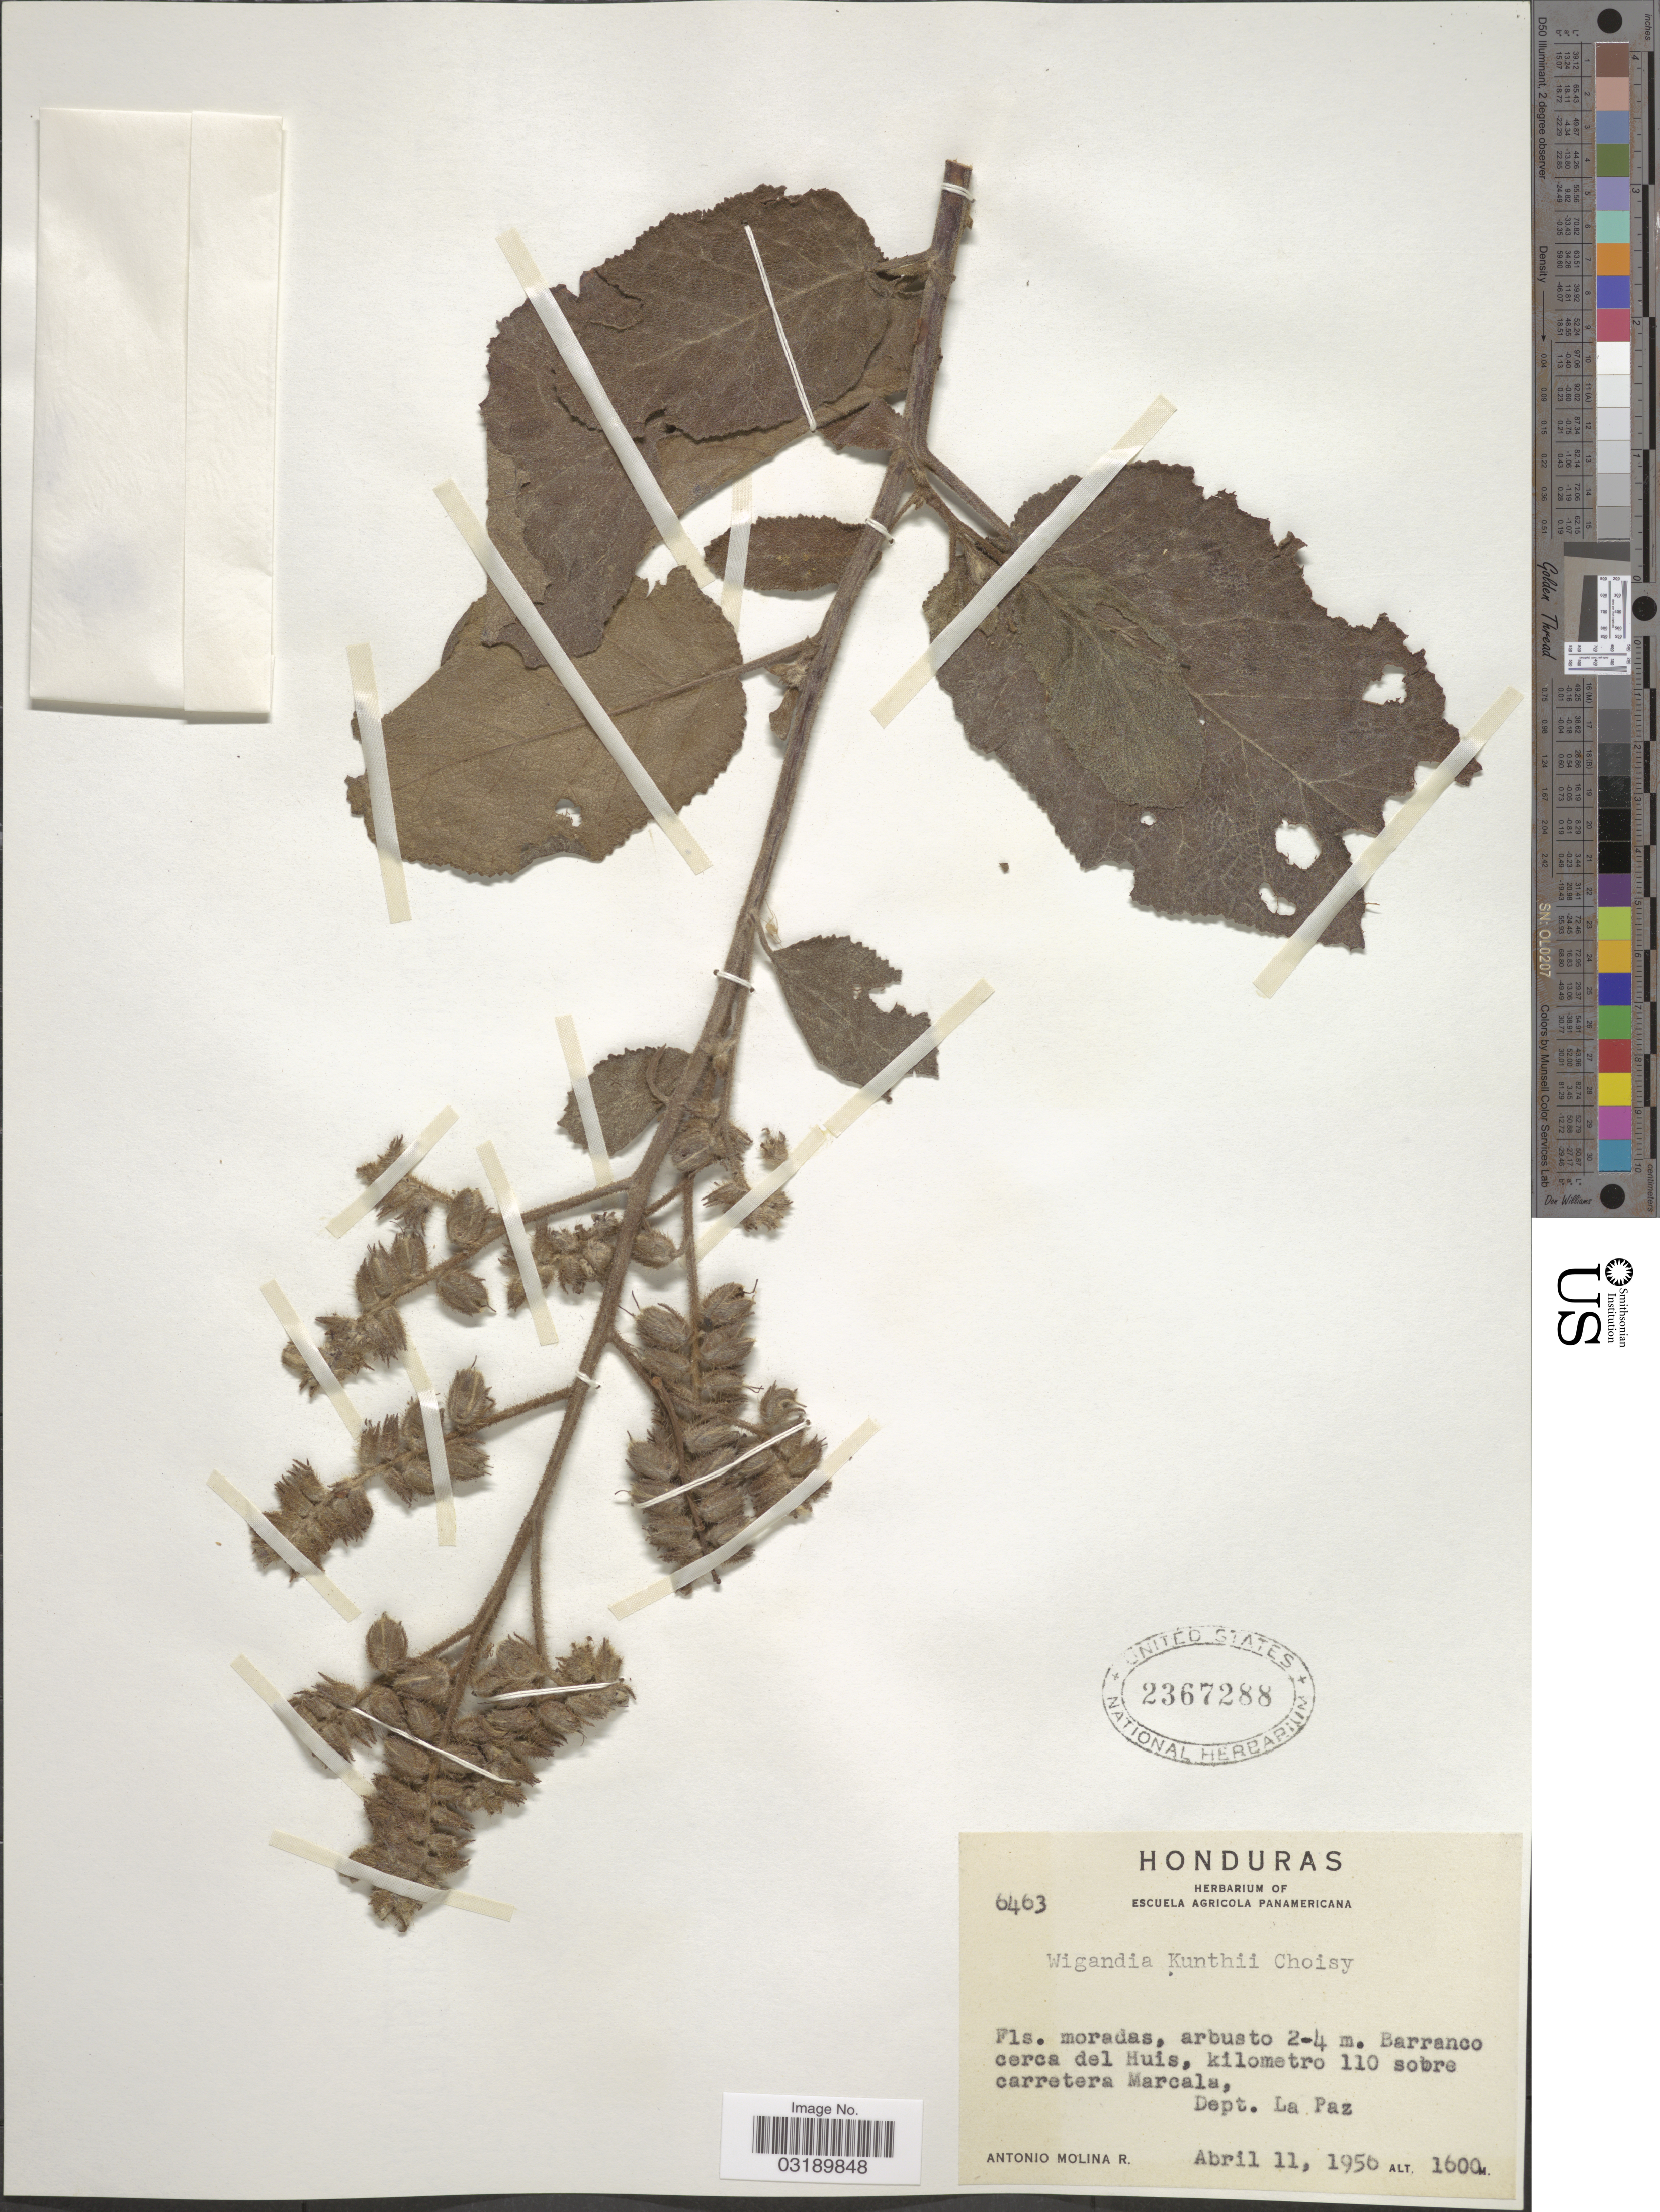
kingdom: Plantae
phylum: Tracheophyta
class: Magnoliopsida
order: Boraginales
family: Namaceae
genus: Wigandia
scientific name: Wigandia kunthii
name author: Choisy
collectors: A. Molina R.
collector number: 6463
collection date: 1956-04-11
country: Honduras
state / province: La Paz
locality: Barranco cerca del Huis, kilometro 110 sobre carretera Marcala, Dept. La Paz.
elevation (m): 1600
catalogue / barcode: US 2367288